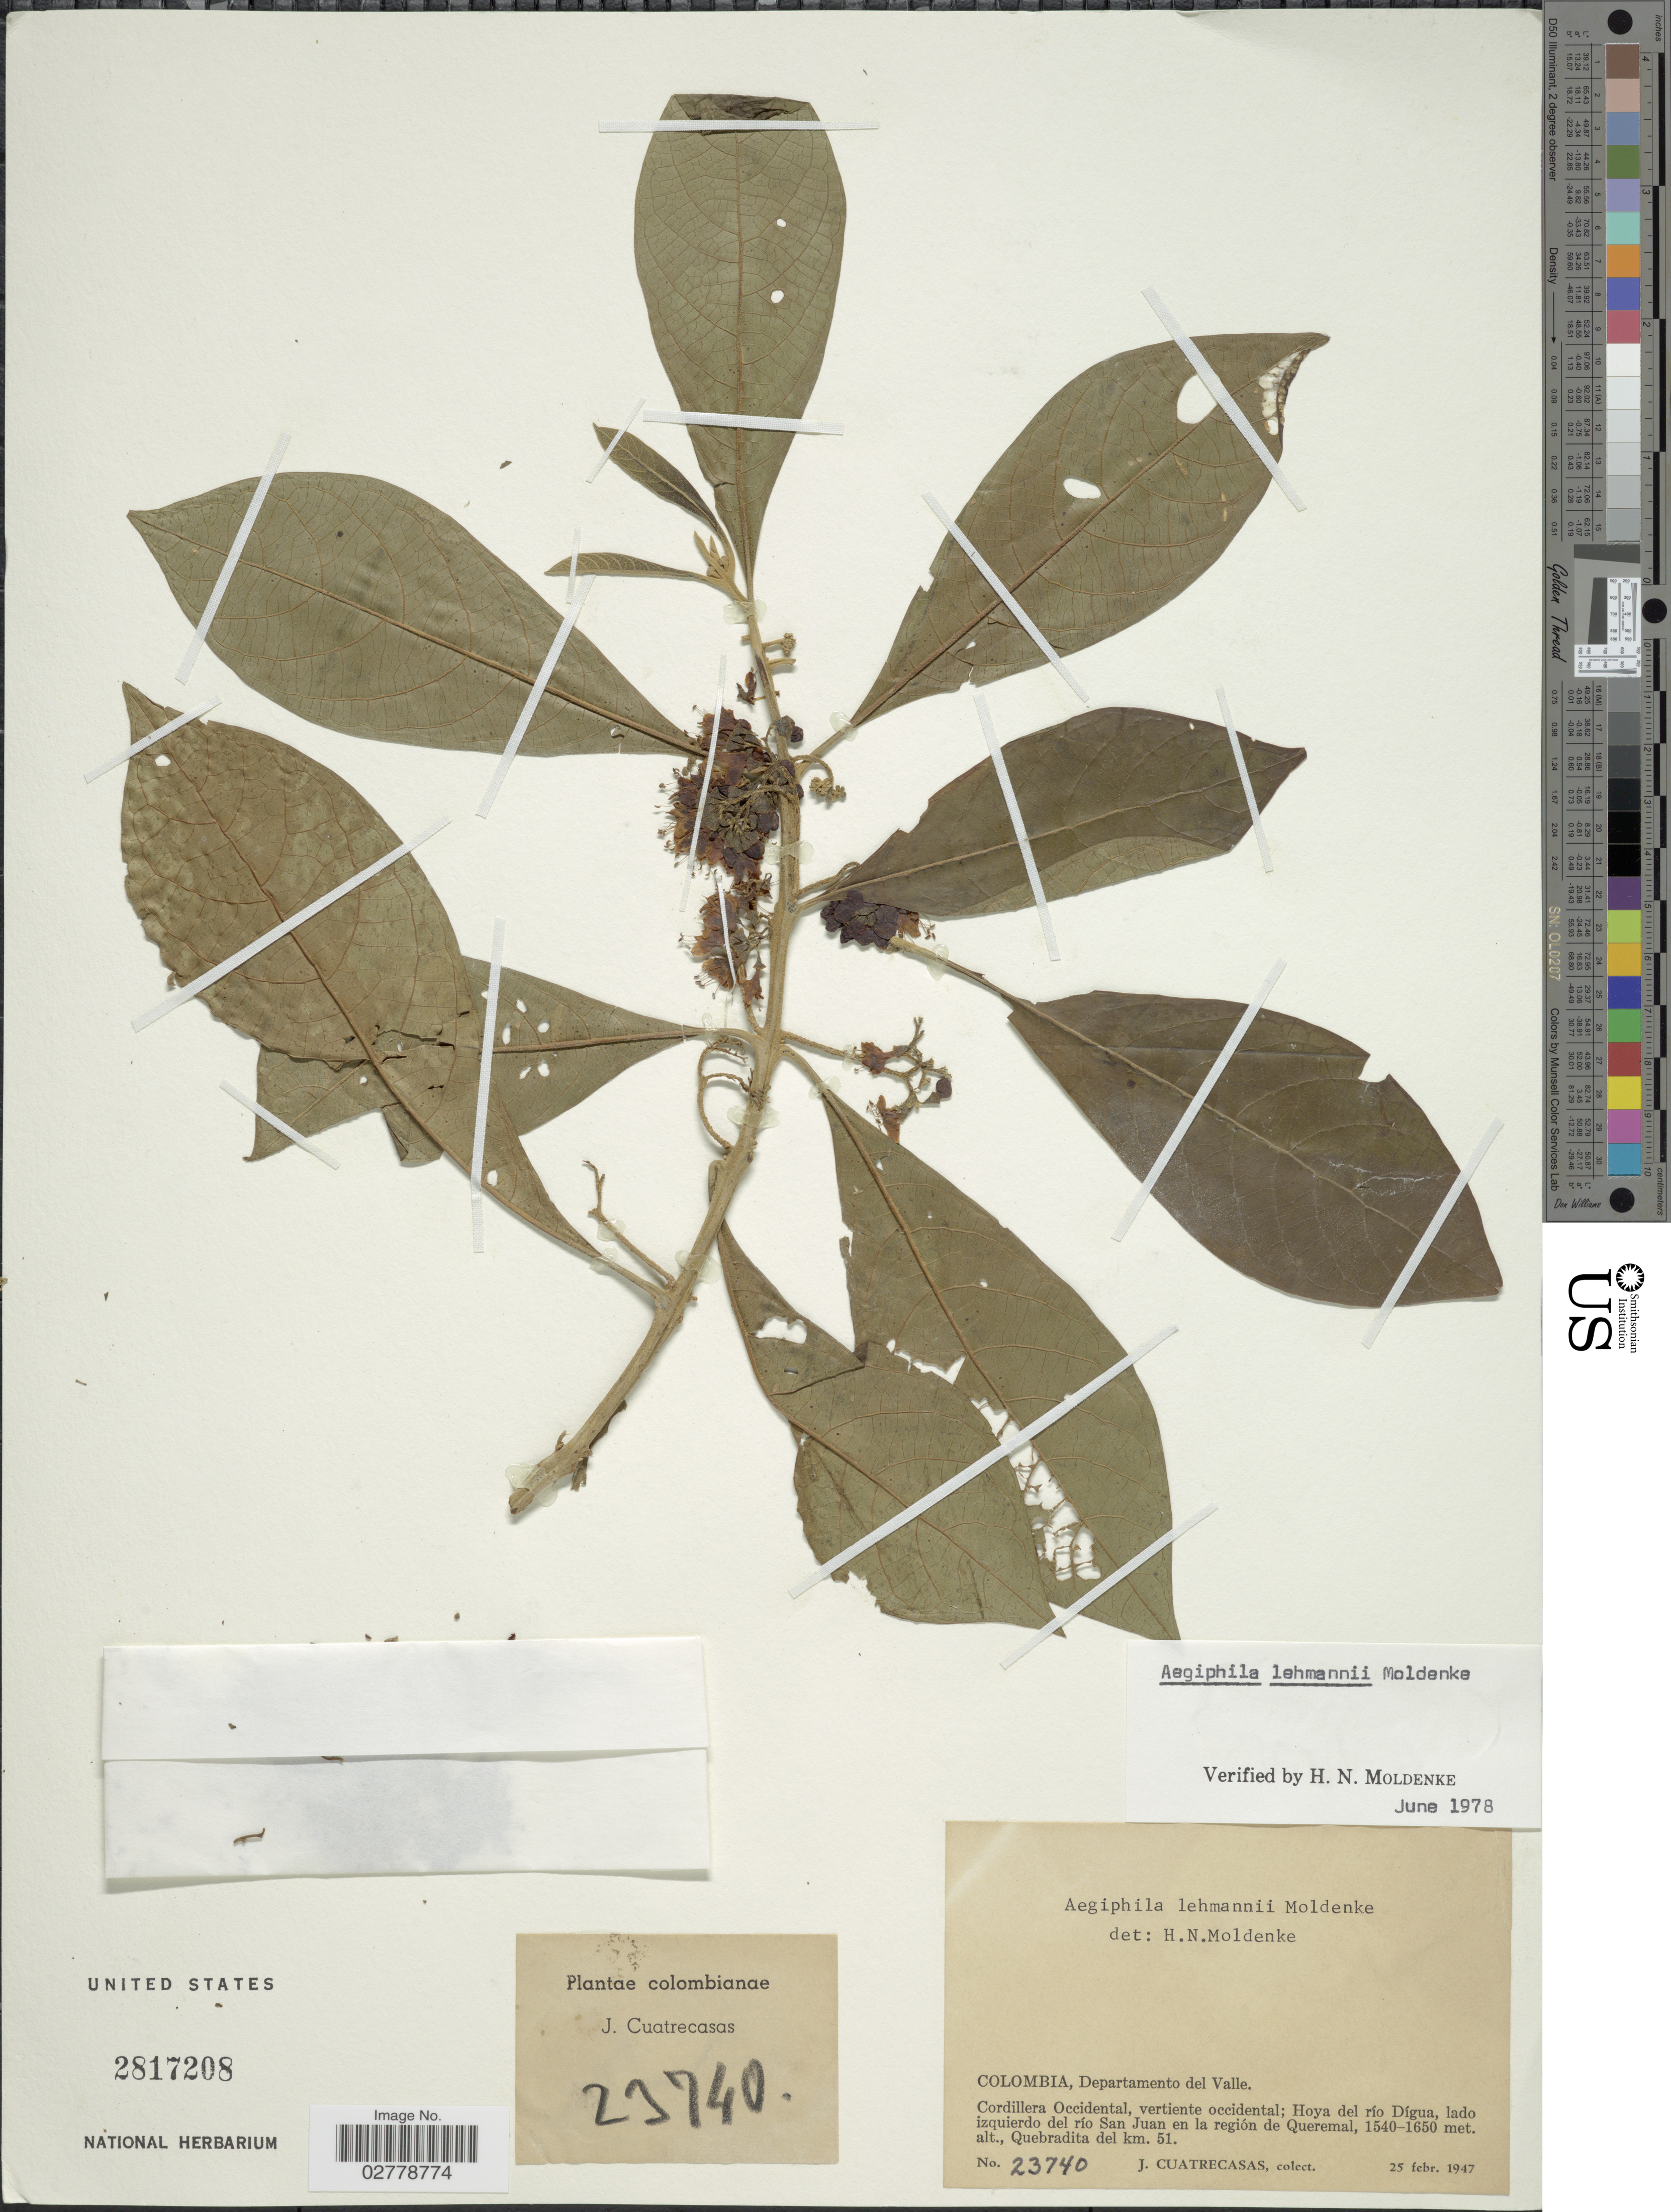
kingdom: Plantae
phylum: Tracheophyta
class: Magnoliopsida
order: Lamiales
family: Lamiaceae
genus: Aegiphila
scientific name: Aegiphila lehmannii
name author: Moldenke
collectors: J. Cuatrecasas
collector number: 23740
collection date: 1947-02-25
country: Colombia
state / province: Valle del Cauca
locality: Departamento del Valle, Cordillera Occidental; Hoya del río Dígua, lado izquierdo del río San Juan en la regíon de Queremal, Quebradita del km. 51.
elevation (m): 1540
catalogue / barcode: US 2817208